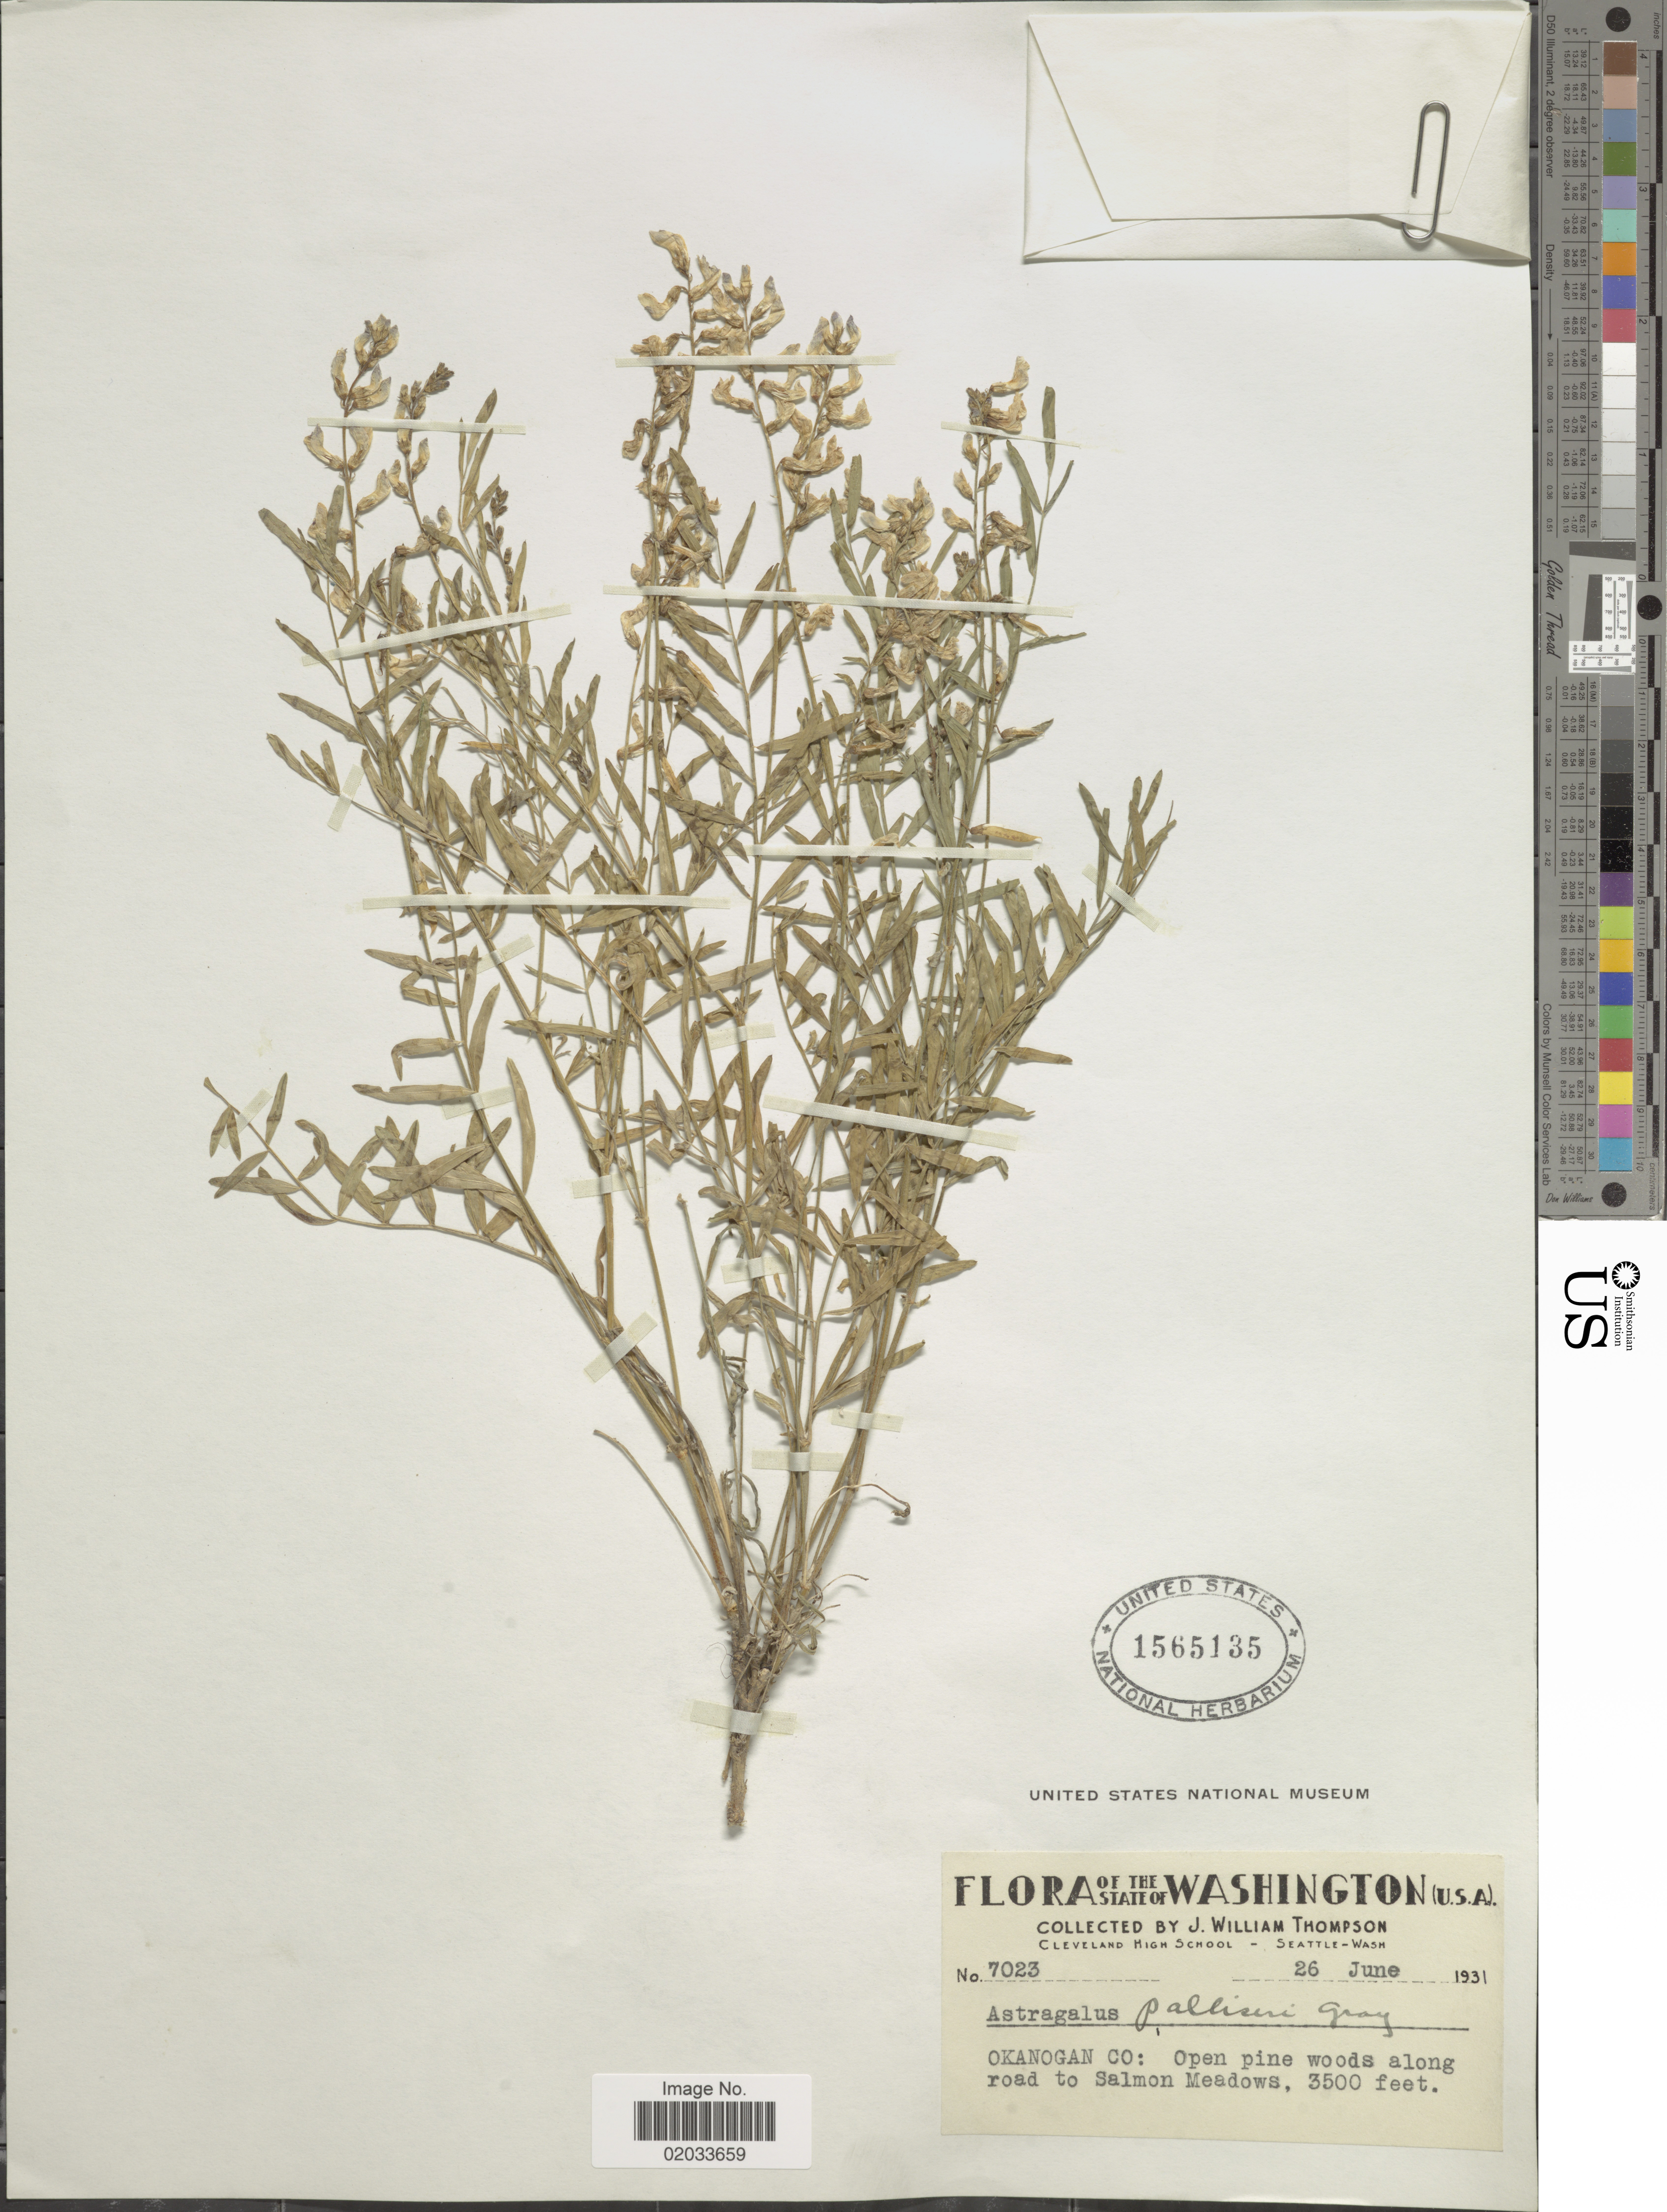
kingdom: Plantae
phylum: Tracheophyta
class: Magnoliopsida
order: Fabales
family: Fabaceae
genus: Astragalus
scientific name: Astragalus palliseri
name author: A. Gray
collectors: J. W. Thompson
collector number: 7023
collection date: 1931-06-26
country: United States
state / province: Washington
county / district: Okanogan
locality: Okanogan Co: open pine woods along road to Salmon Meadows.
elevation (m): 1067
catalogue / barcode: US 1565135